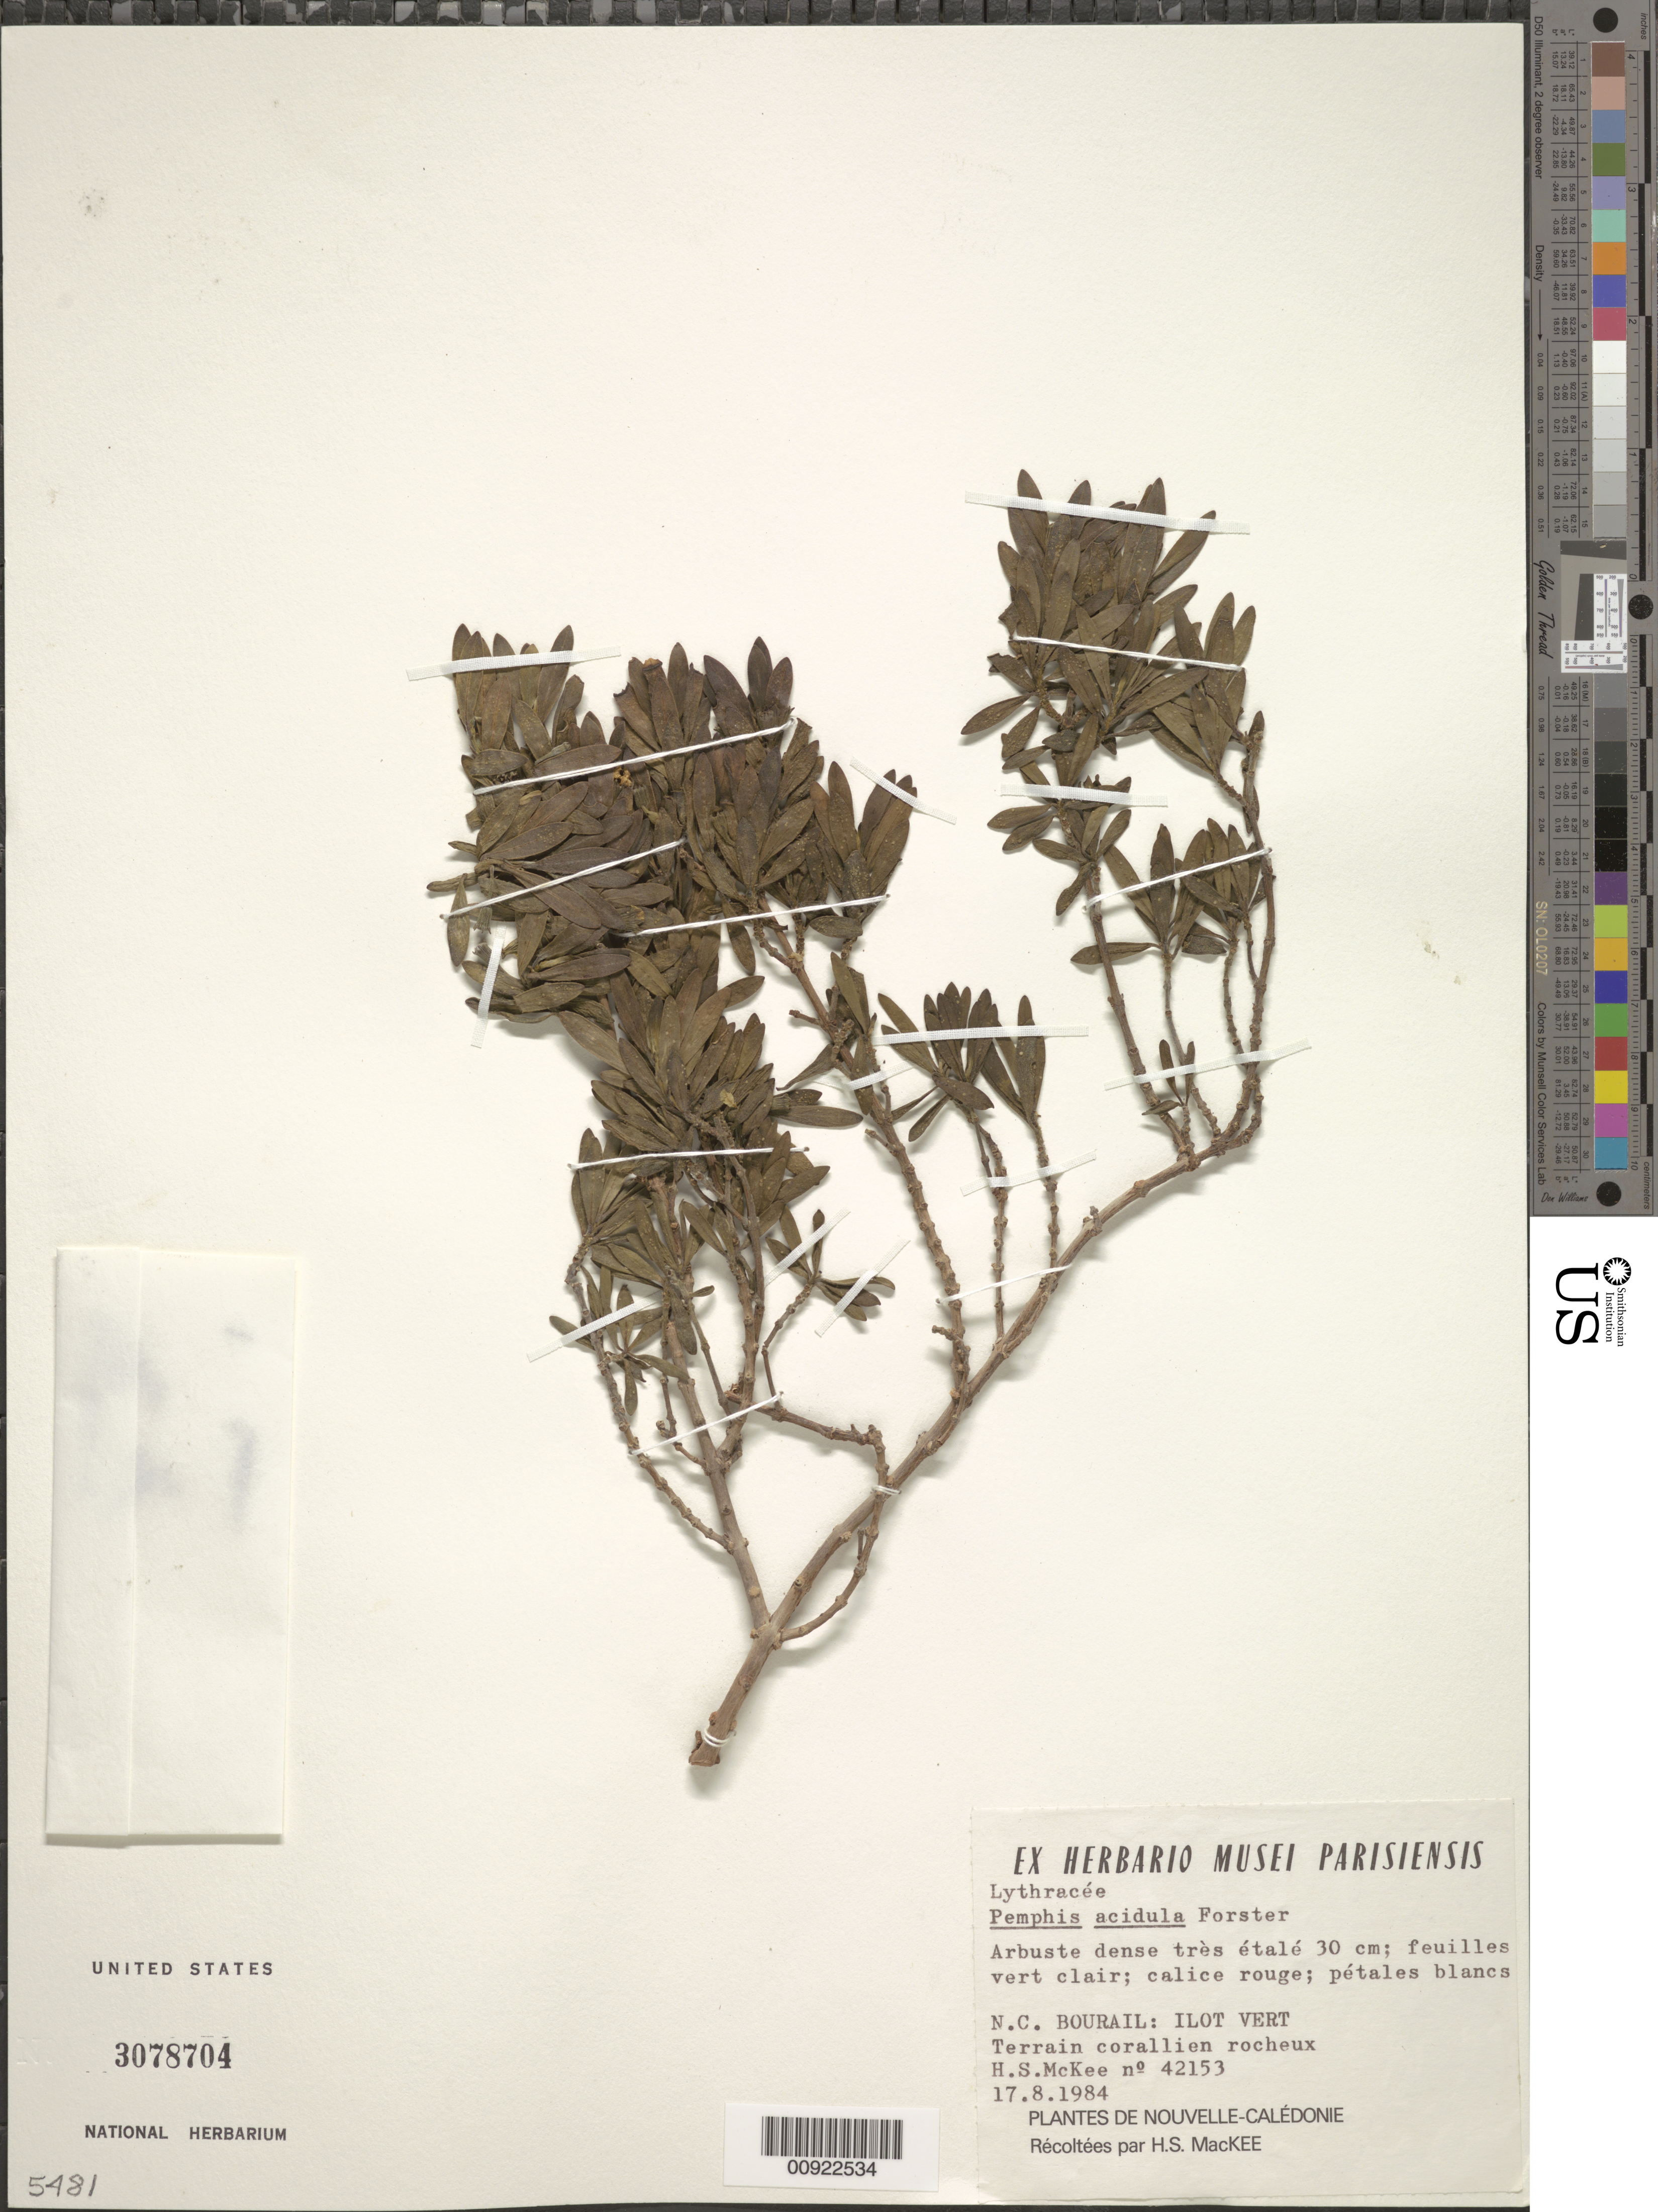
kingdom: Plantae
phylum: Tracheophyta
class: Magnoliopsida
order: Myrtales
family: Lythraceae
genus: Pemphis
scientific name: Pemphis acidula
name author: J.R. Forst. & G. Forst.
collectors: H. S. McKee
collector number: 42153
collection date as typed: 17 Aug 1984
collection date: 1984-08-17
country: New Caledonia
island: New Caledonia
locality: Bourail, Ilot Vert.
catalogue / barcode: US 3078704